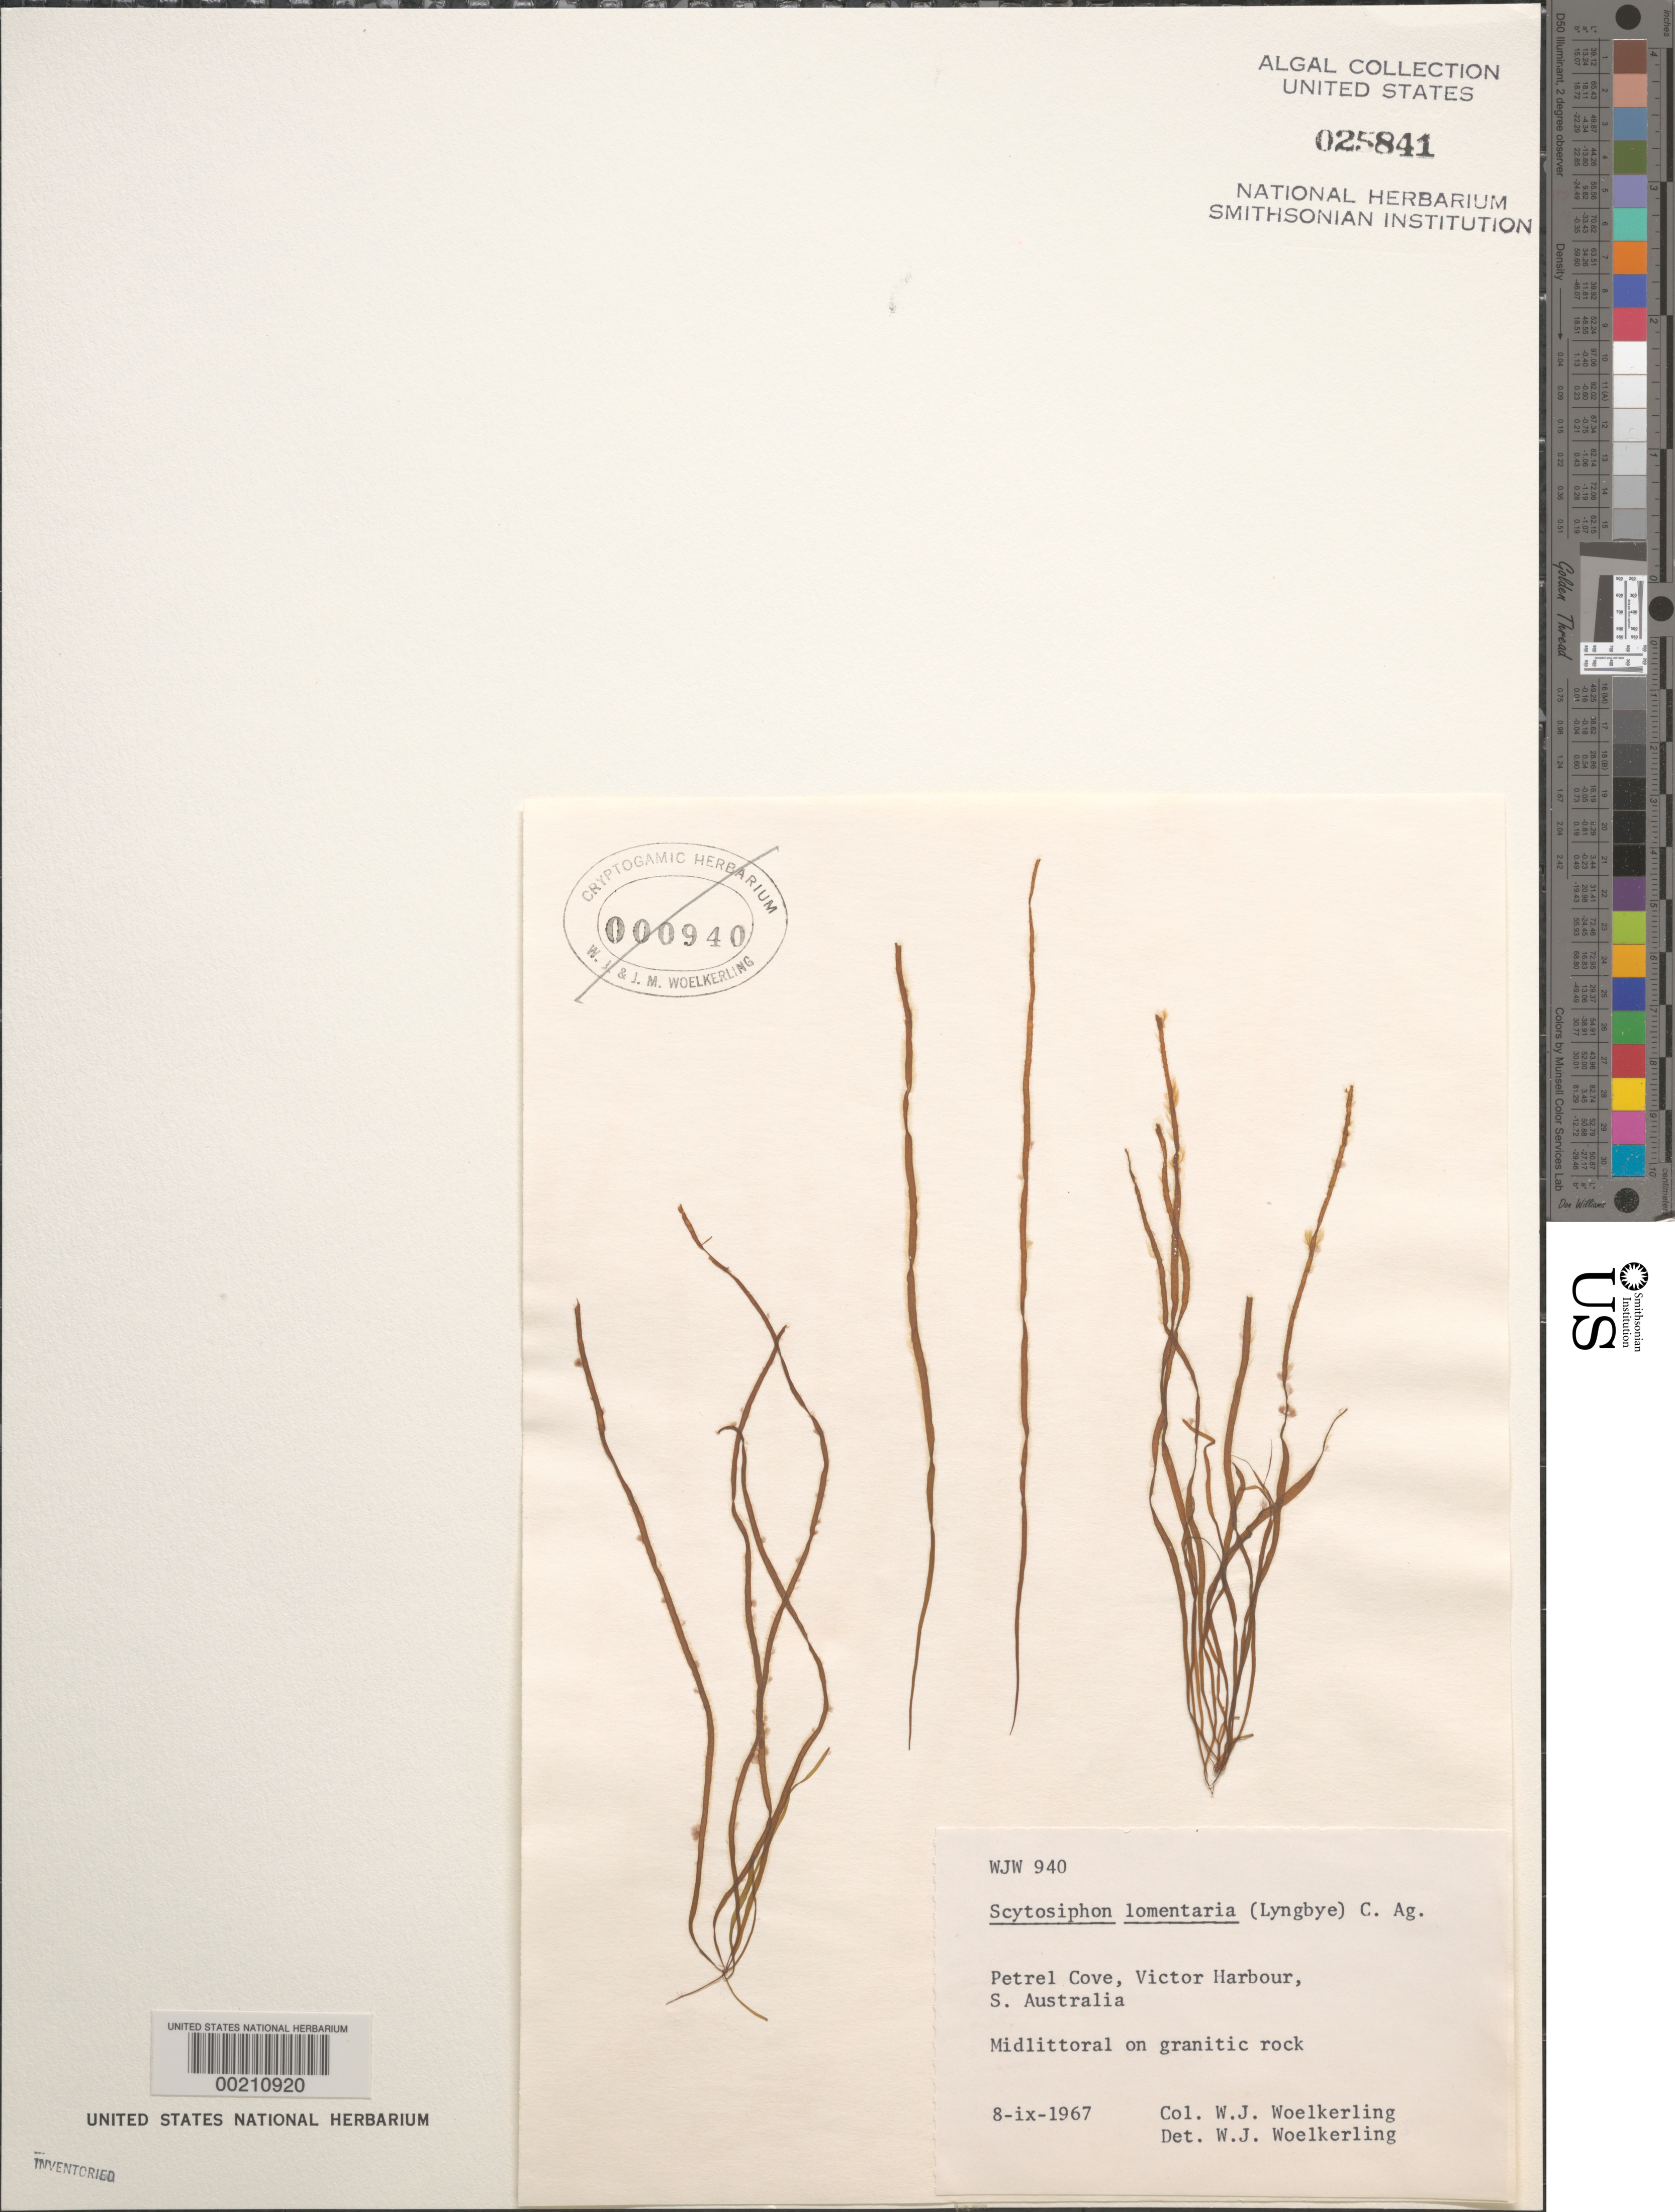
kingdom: Chromista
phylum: Ochrophyta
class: Phaeophyceae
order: Scytosiphonales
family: Scytosiphonaceae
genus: Scytosiphon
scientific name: Scytosiphon lomentaria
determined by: Woelkerling, W. J.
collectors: W. Woelkerling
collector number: WJW 940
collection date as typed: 08 Sep 1967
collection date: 1967-09-08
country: Australia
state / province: South Australia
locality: Petrel cove, victor harbor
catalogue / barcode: US 25841